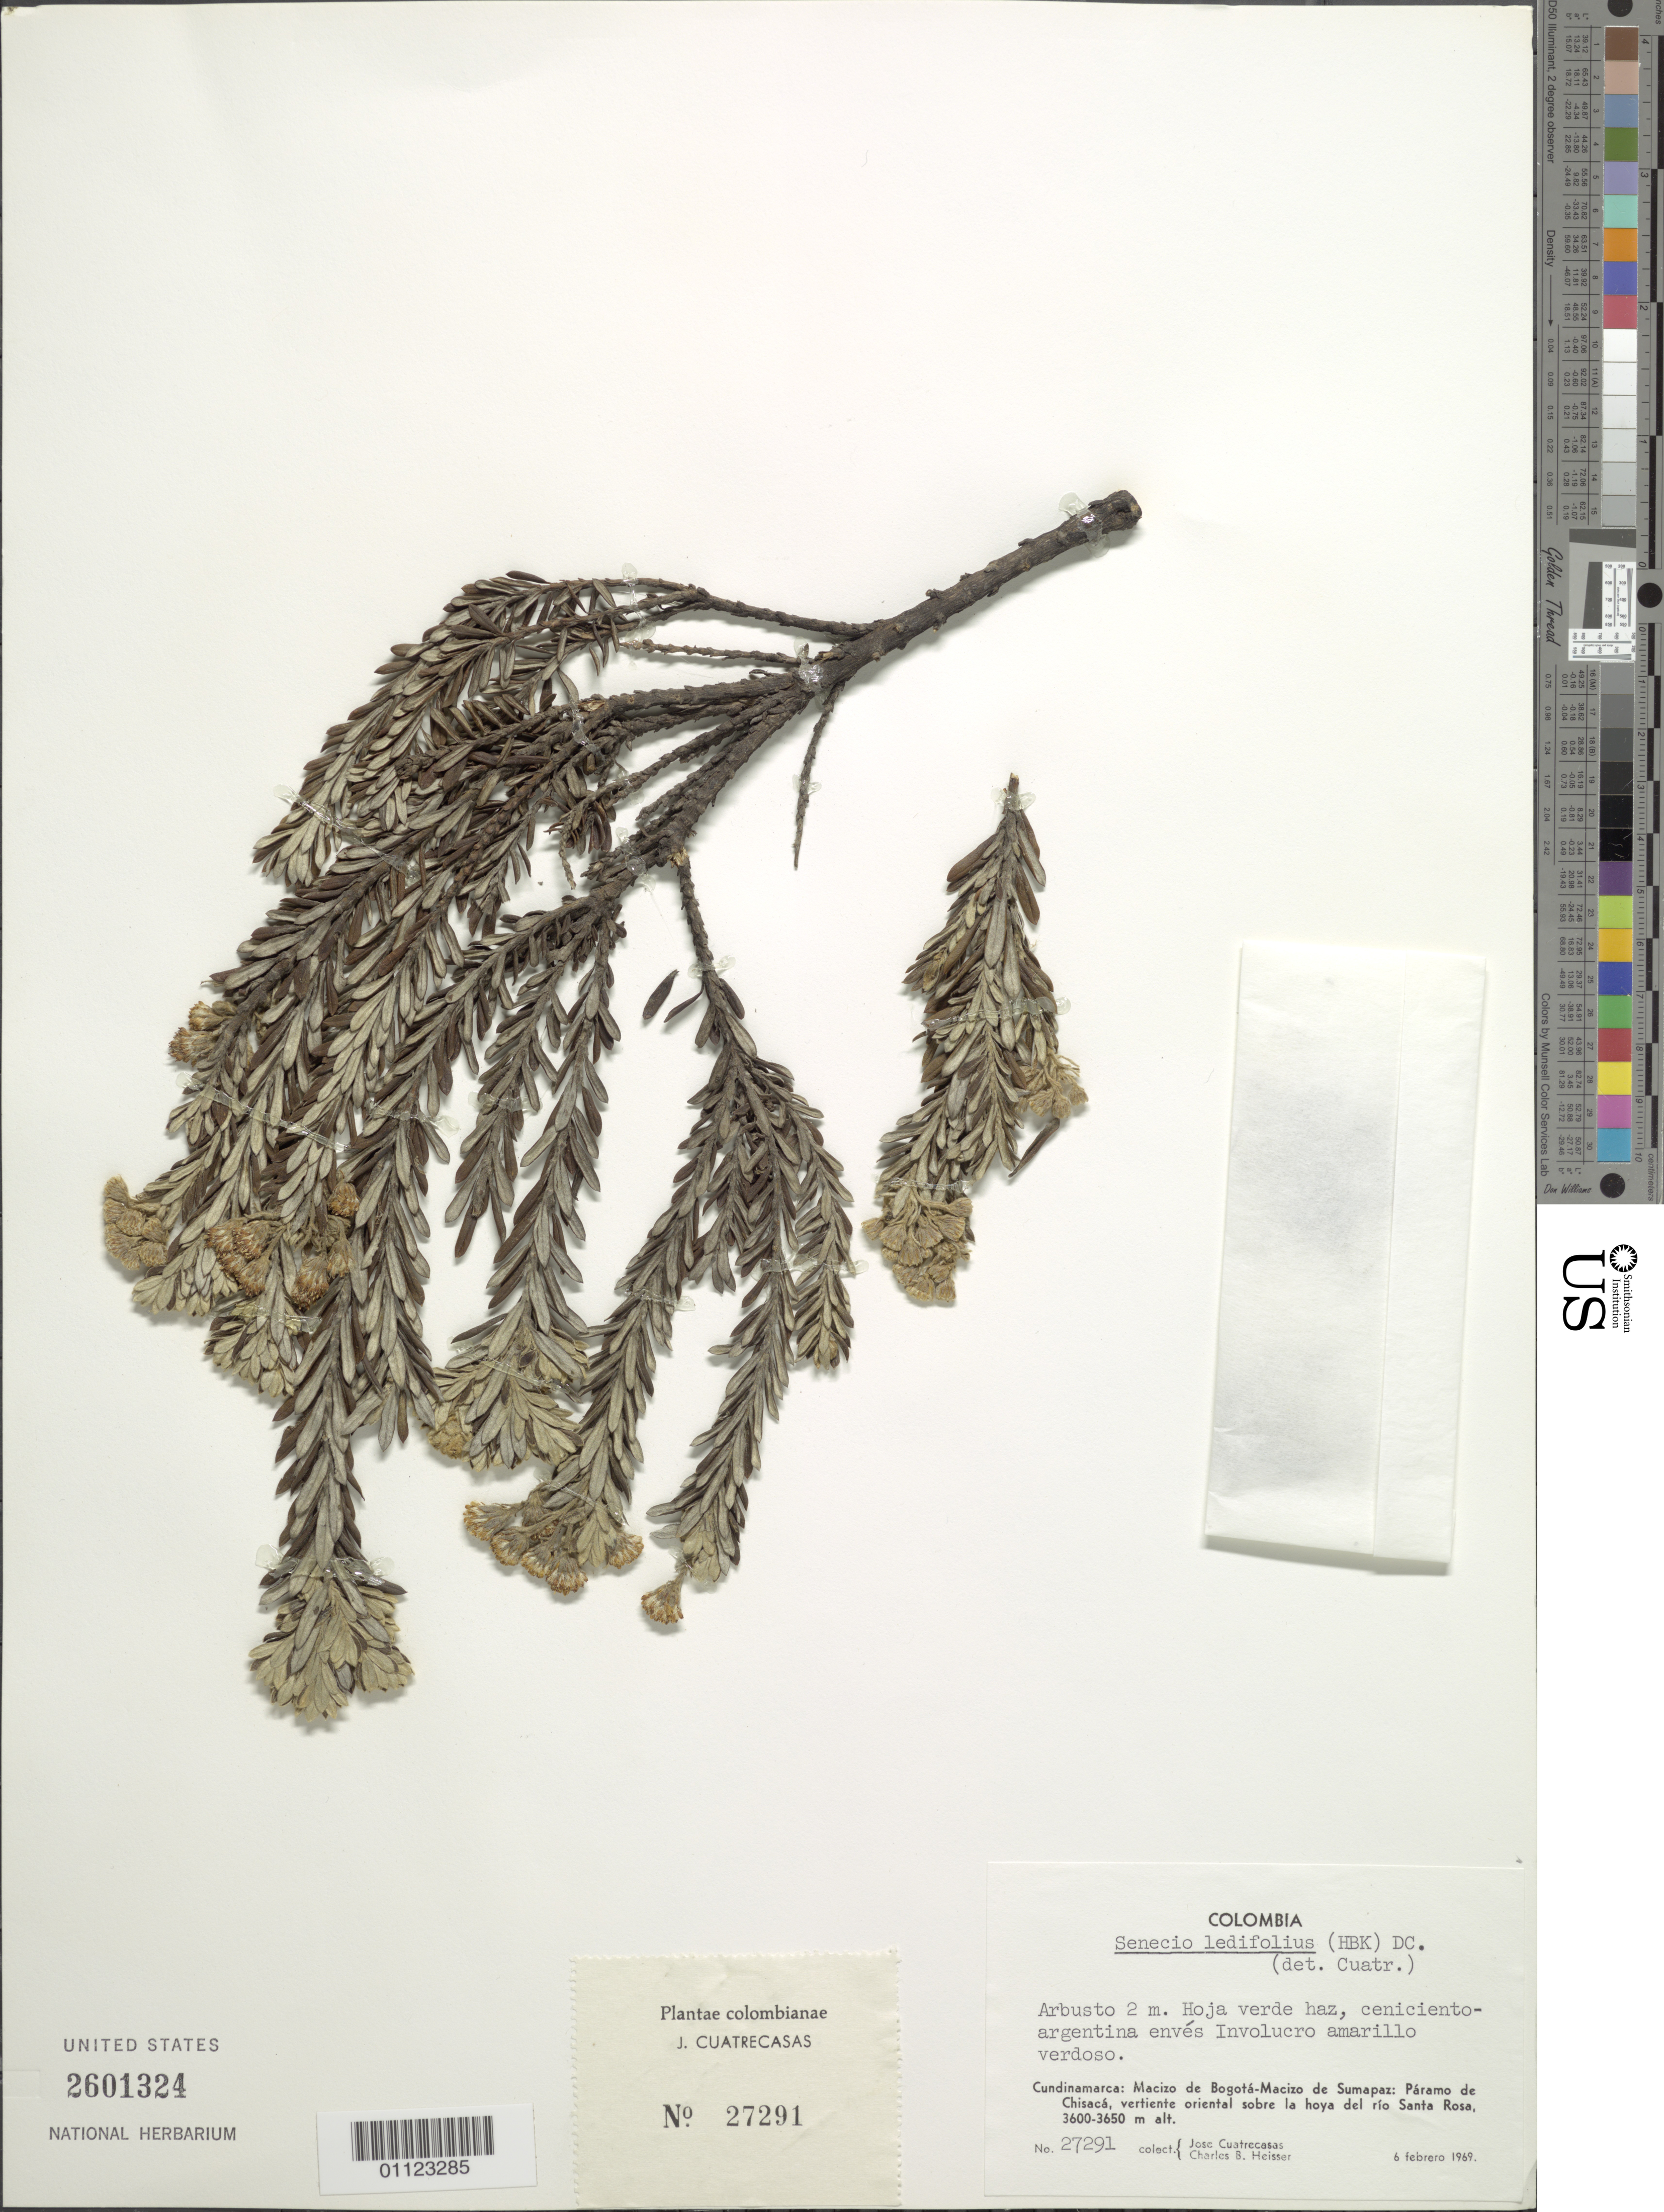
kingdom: Plantae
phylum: Tracheophyta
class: Magnoliopsida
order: Asterales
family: Asteraceae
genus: Pentacalia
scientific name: Pentacalia ledifolia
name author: (Kunth) Cuatrec.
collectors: J. Cuatrecasas & C. B. Heiser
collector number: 27291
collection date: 1969-02-06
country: Colombia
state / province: Cundinamarca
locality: Macizo de Bogotá--Macizo de Sumapaz; Páramo de Chisacá, vertiente oriental sobre la hoya del río Santa Rosa.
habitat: Páramo.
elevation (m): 3600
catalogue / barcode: US 2601324